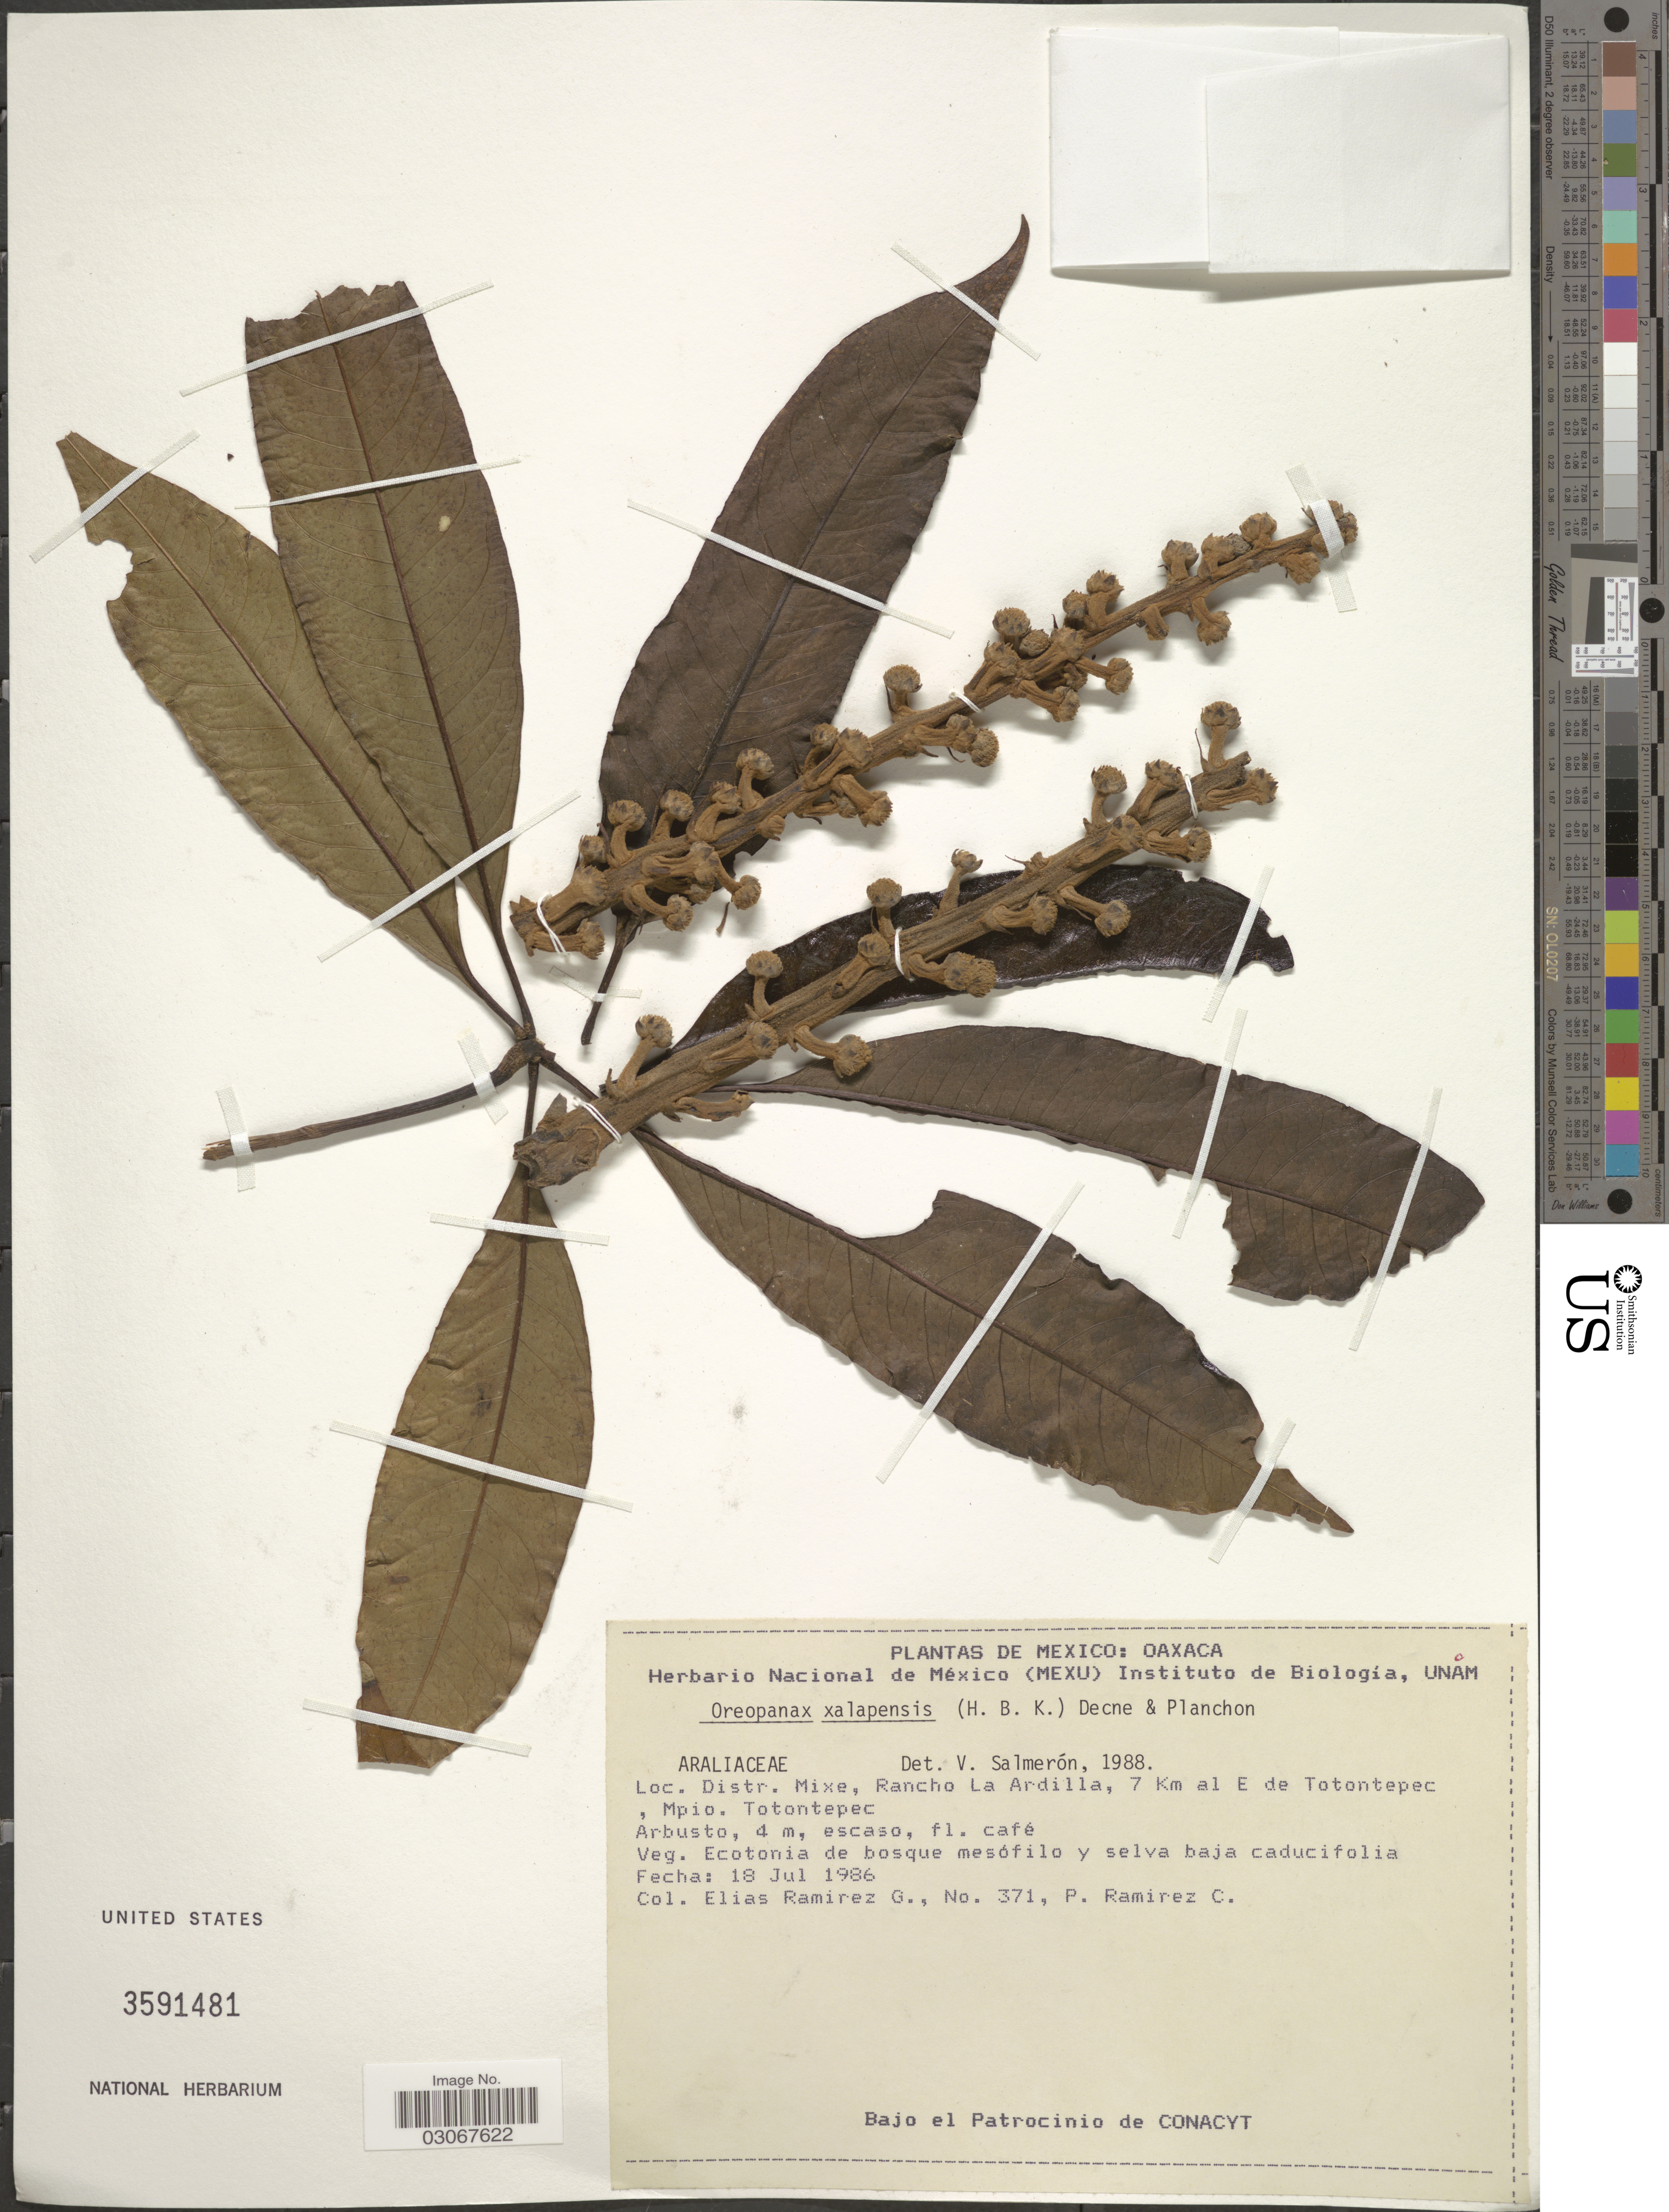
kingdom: Plantae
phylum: Tracheophyta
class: Magnoliopsida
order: Apiales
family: Araliaceae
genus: Oreopanax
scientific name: Oreopanax xalapensis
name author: (Kunth) Decne. & Planch.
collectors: E. Ramirez G. & P. Ramirez C.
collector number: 371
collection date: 1986-07-18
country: Mexico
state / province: Oaxaca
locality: Distr. Mixe, Rancho La Ardilla, 7 Km al E de Tontotepec, Mpio. Tontotepec.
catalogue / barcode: US 3591481